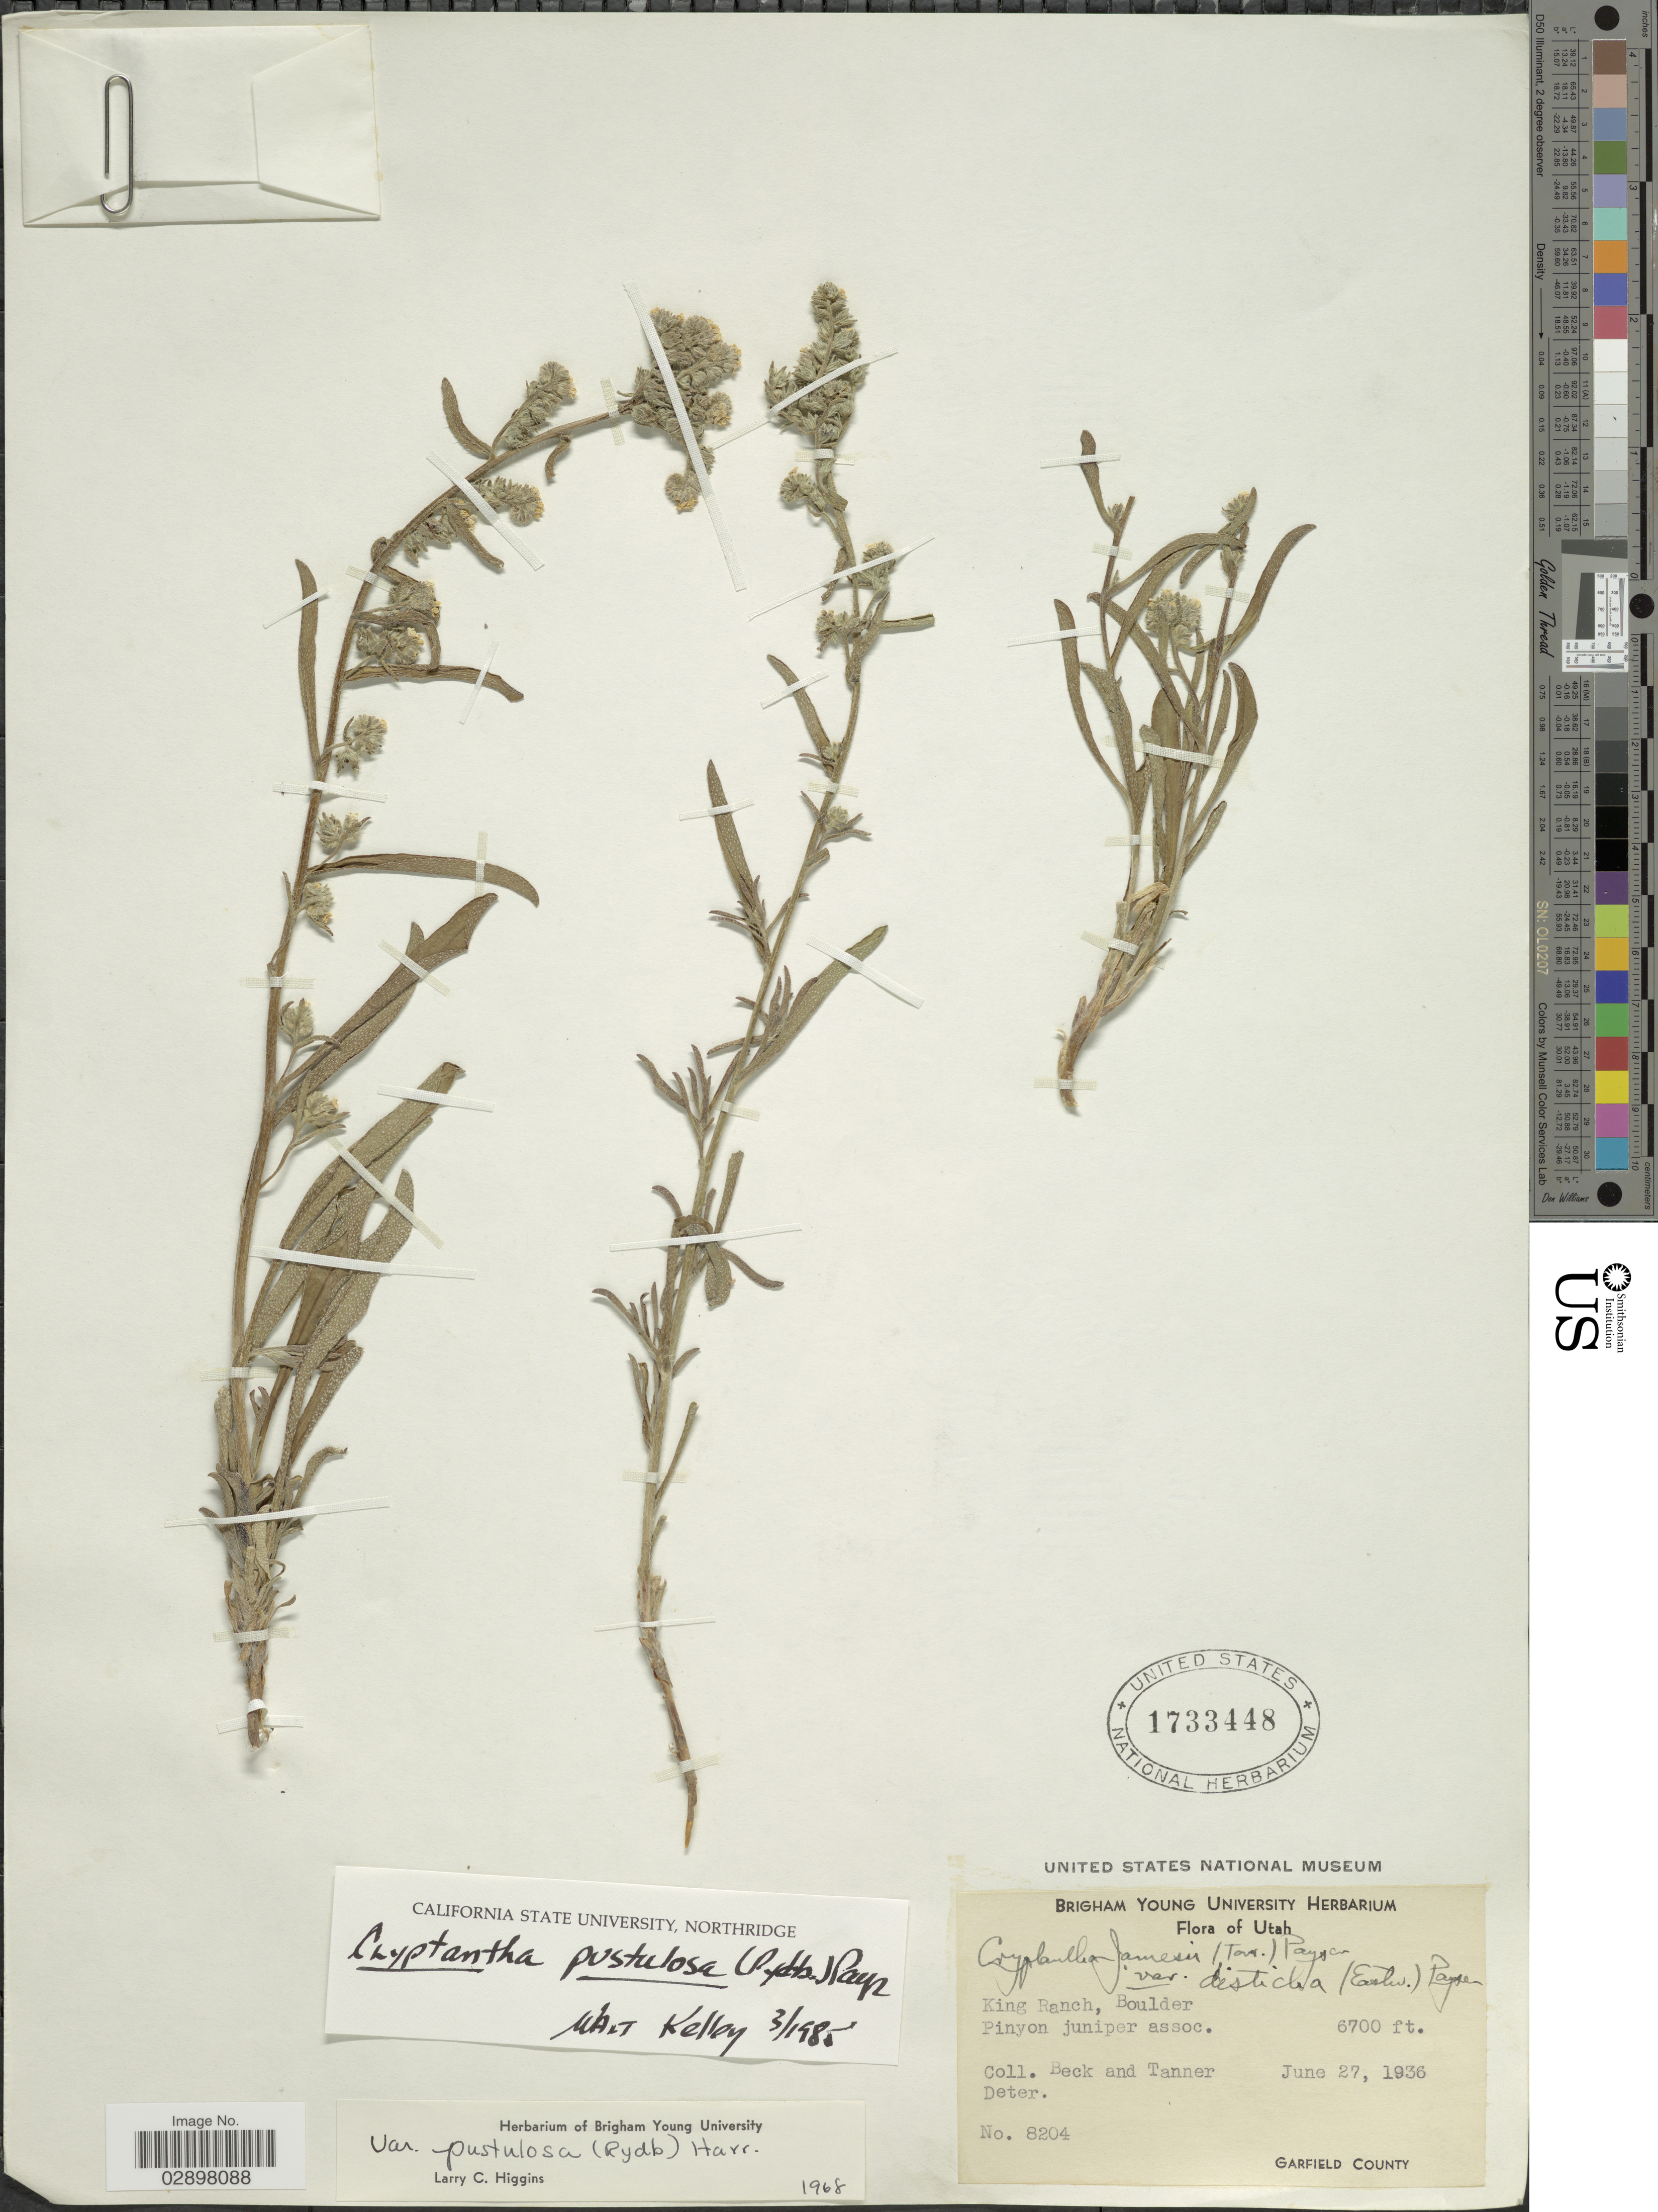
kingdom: Plantae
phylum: Tracheophyta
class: Magnoliopsida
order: Boraginales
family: Boraginaceae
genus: Cryptantha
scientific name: Cryptantha pustulosa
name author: (Rydb.) Payson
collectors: -- Beck & -. Tanner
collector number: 8204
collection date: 1936-06-27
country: United States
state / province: Utah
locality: King Ranch, Boulder Pinyon juniper assoc., Garfield County.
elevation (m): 2042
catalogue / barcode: US 1733448